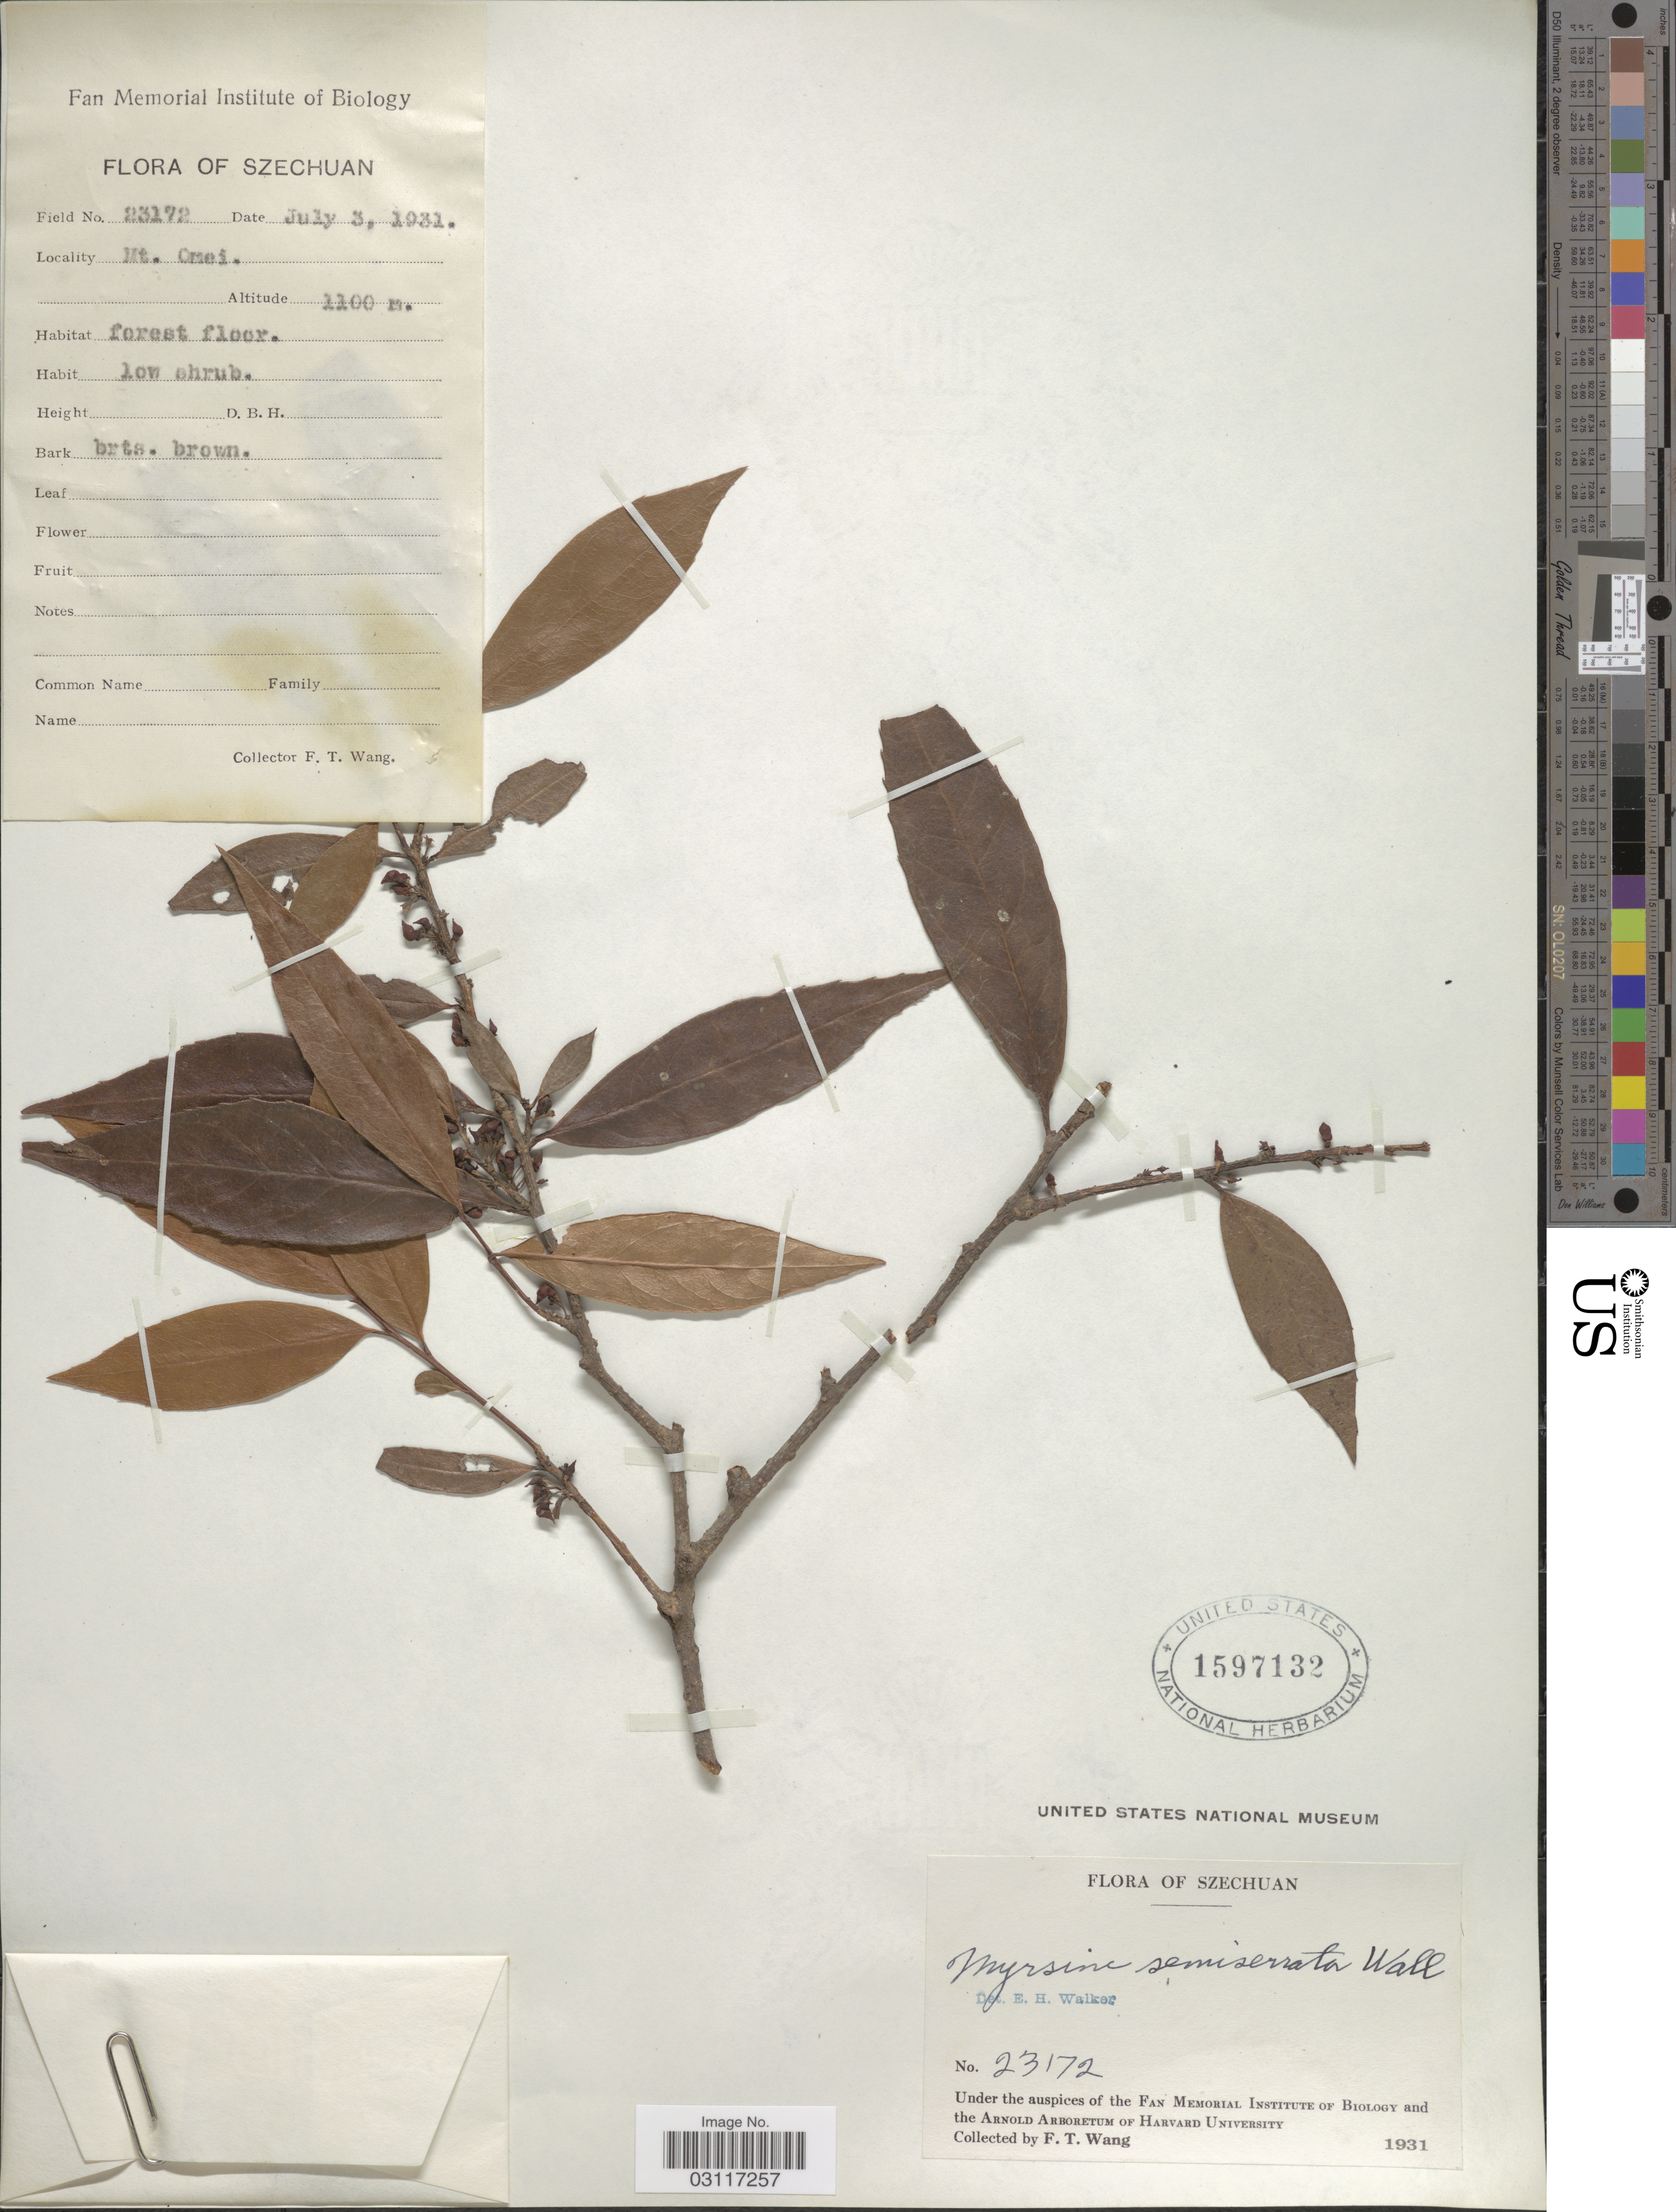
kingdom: Plantae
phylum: Tracheophyta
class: Magnoliopsida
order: Ericales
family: Primulaceae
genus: Myrsine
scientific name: Myrsine semiserrata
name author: Wall.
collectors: F. T. Wang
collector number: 23172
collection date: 1931-07-03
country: China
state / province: Sichuan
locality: Szechuan. Mt. Omei.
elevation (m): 1100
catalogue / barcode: US 1597132